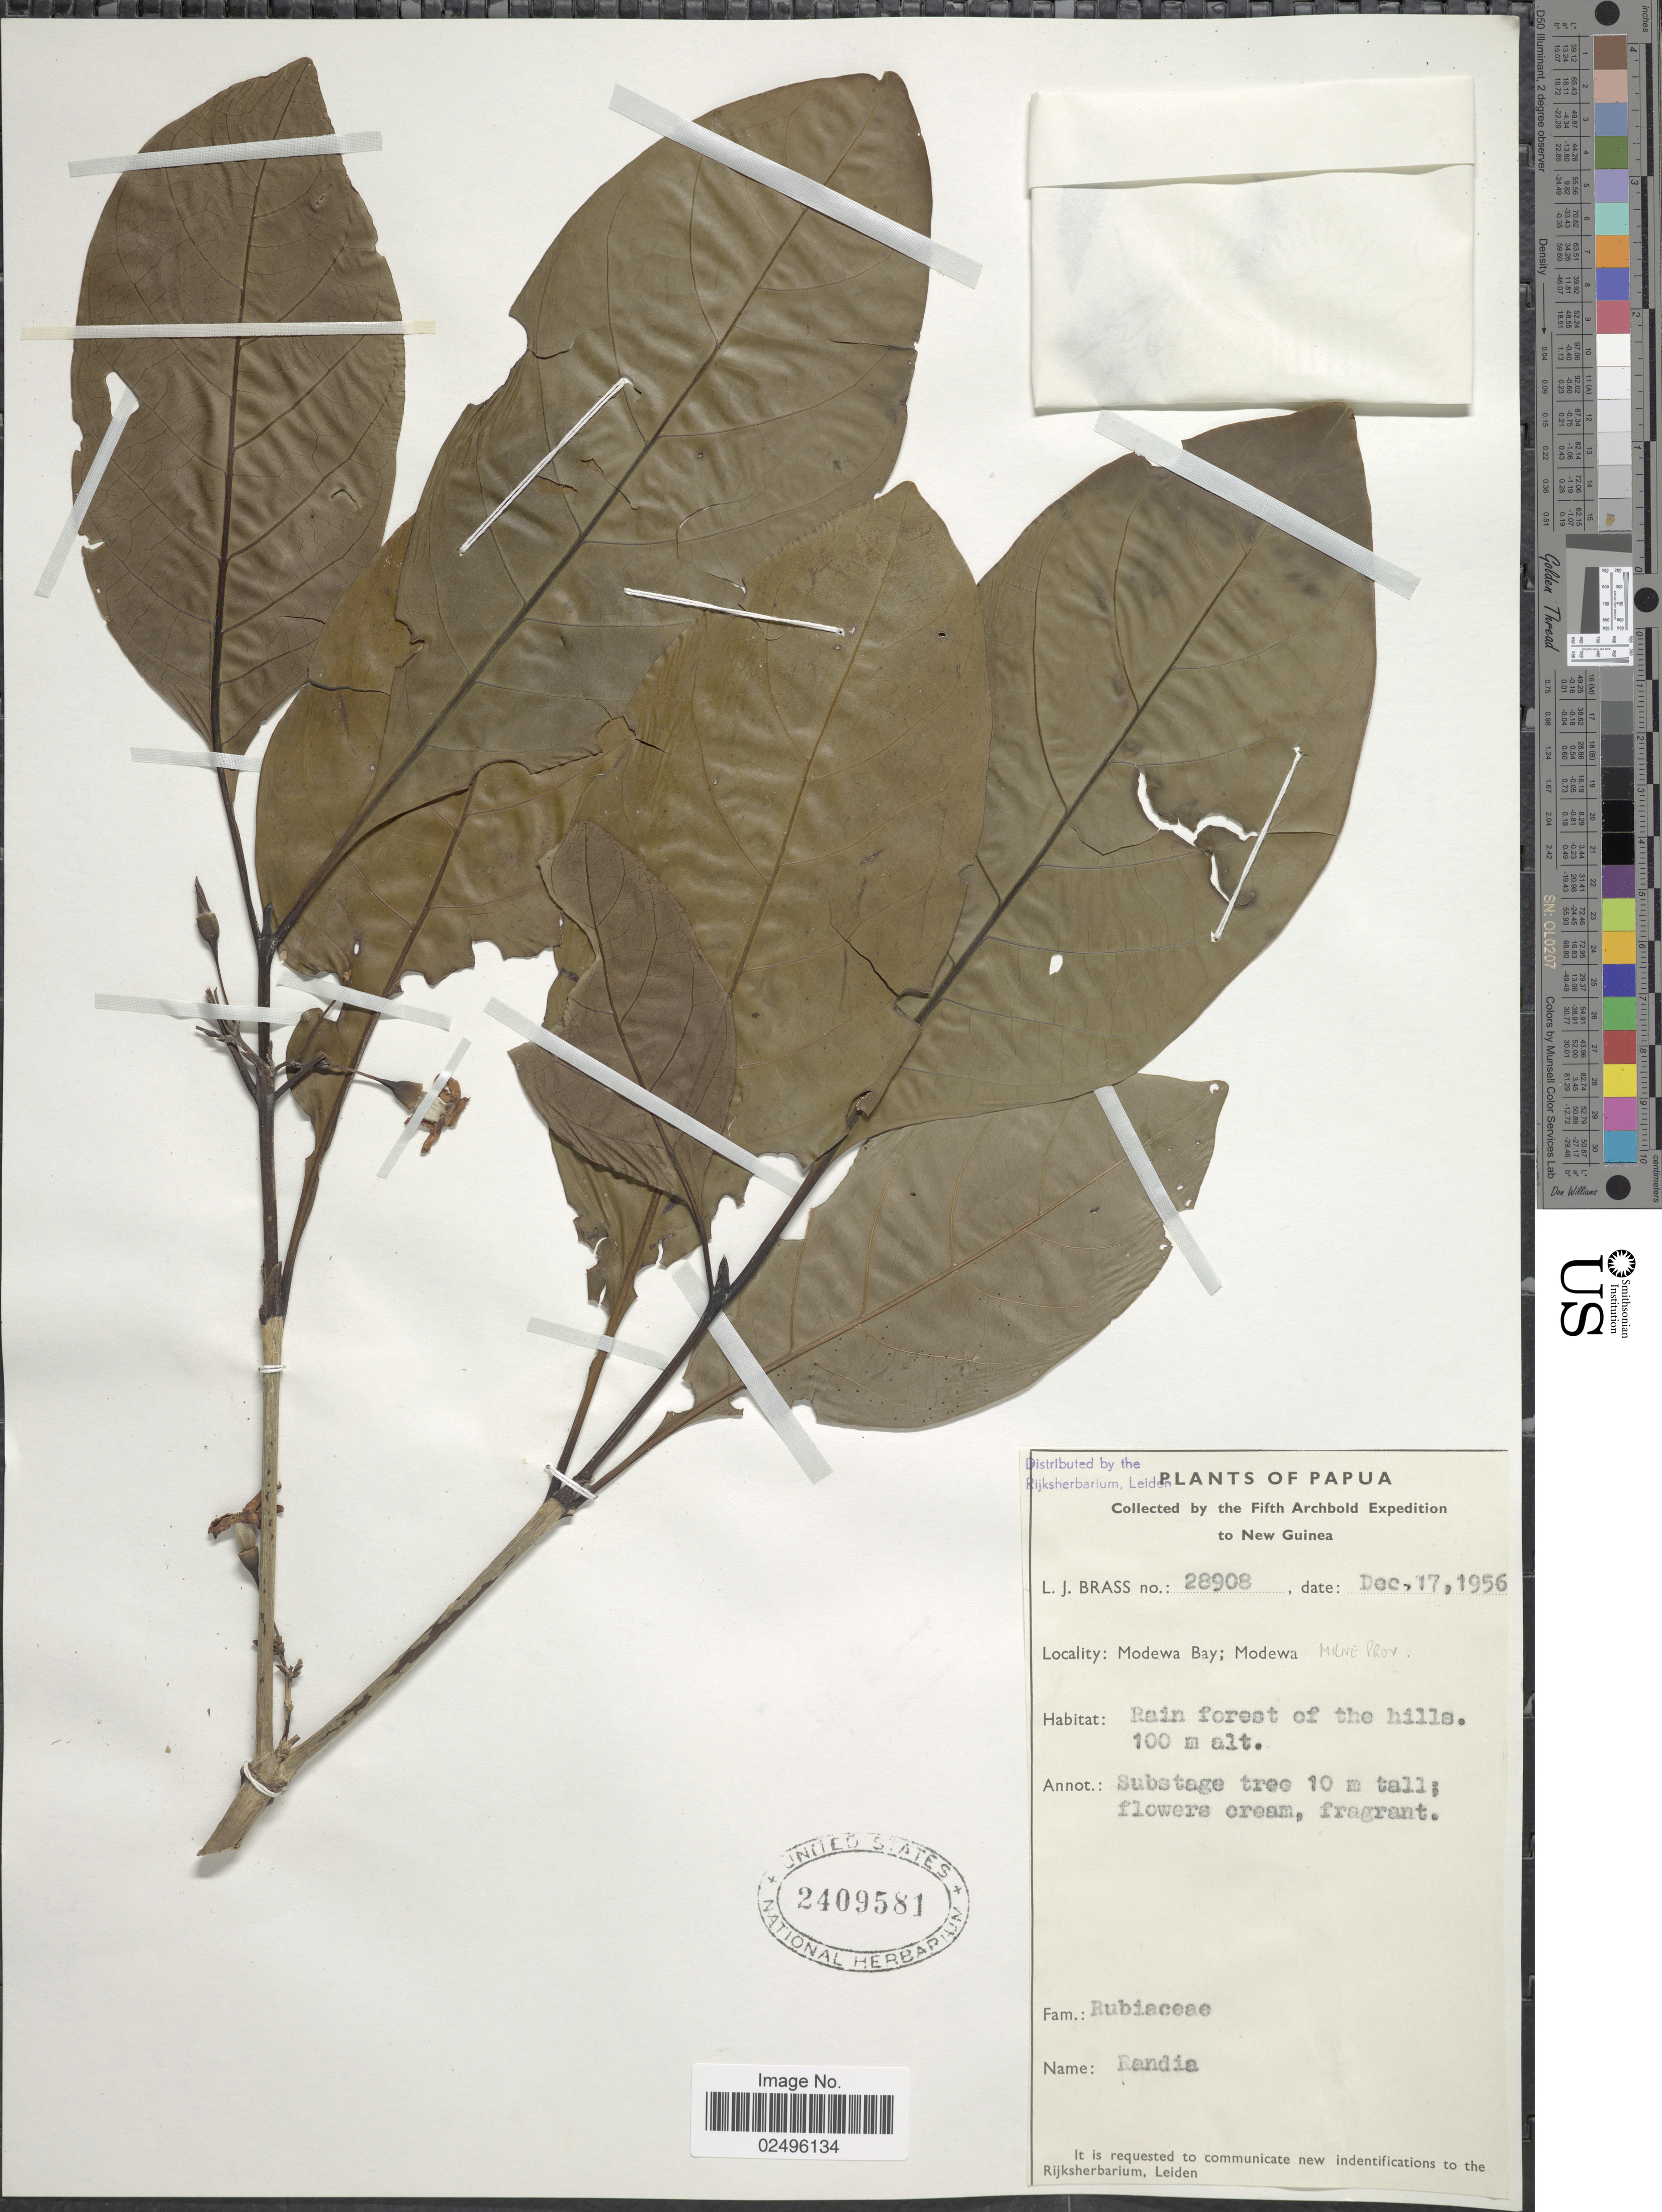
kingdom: Plantae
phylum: Tracheophyta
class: Magnoliopsida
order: Gentianales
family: Rubiaceae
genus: Trukia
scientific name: Trukia dryadum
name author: (S. Moore) Fosberg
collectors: L. J. Brass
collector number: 28908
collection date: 1956-12-17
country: Papua New Guinea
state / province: Milne Bay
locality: Modewa Bay; Modewa, Milne Prov. Rain forest of the hills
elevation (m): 100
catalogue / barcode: US 2409581